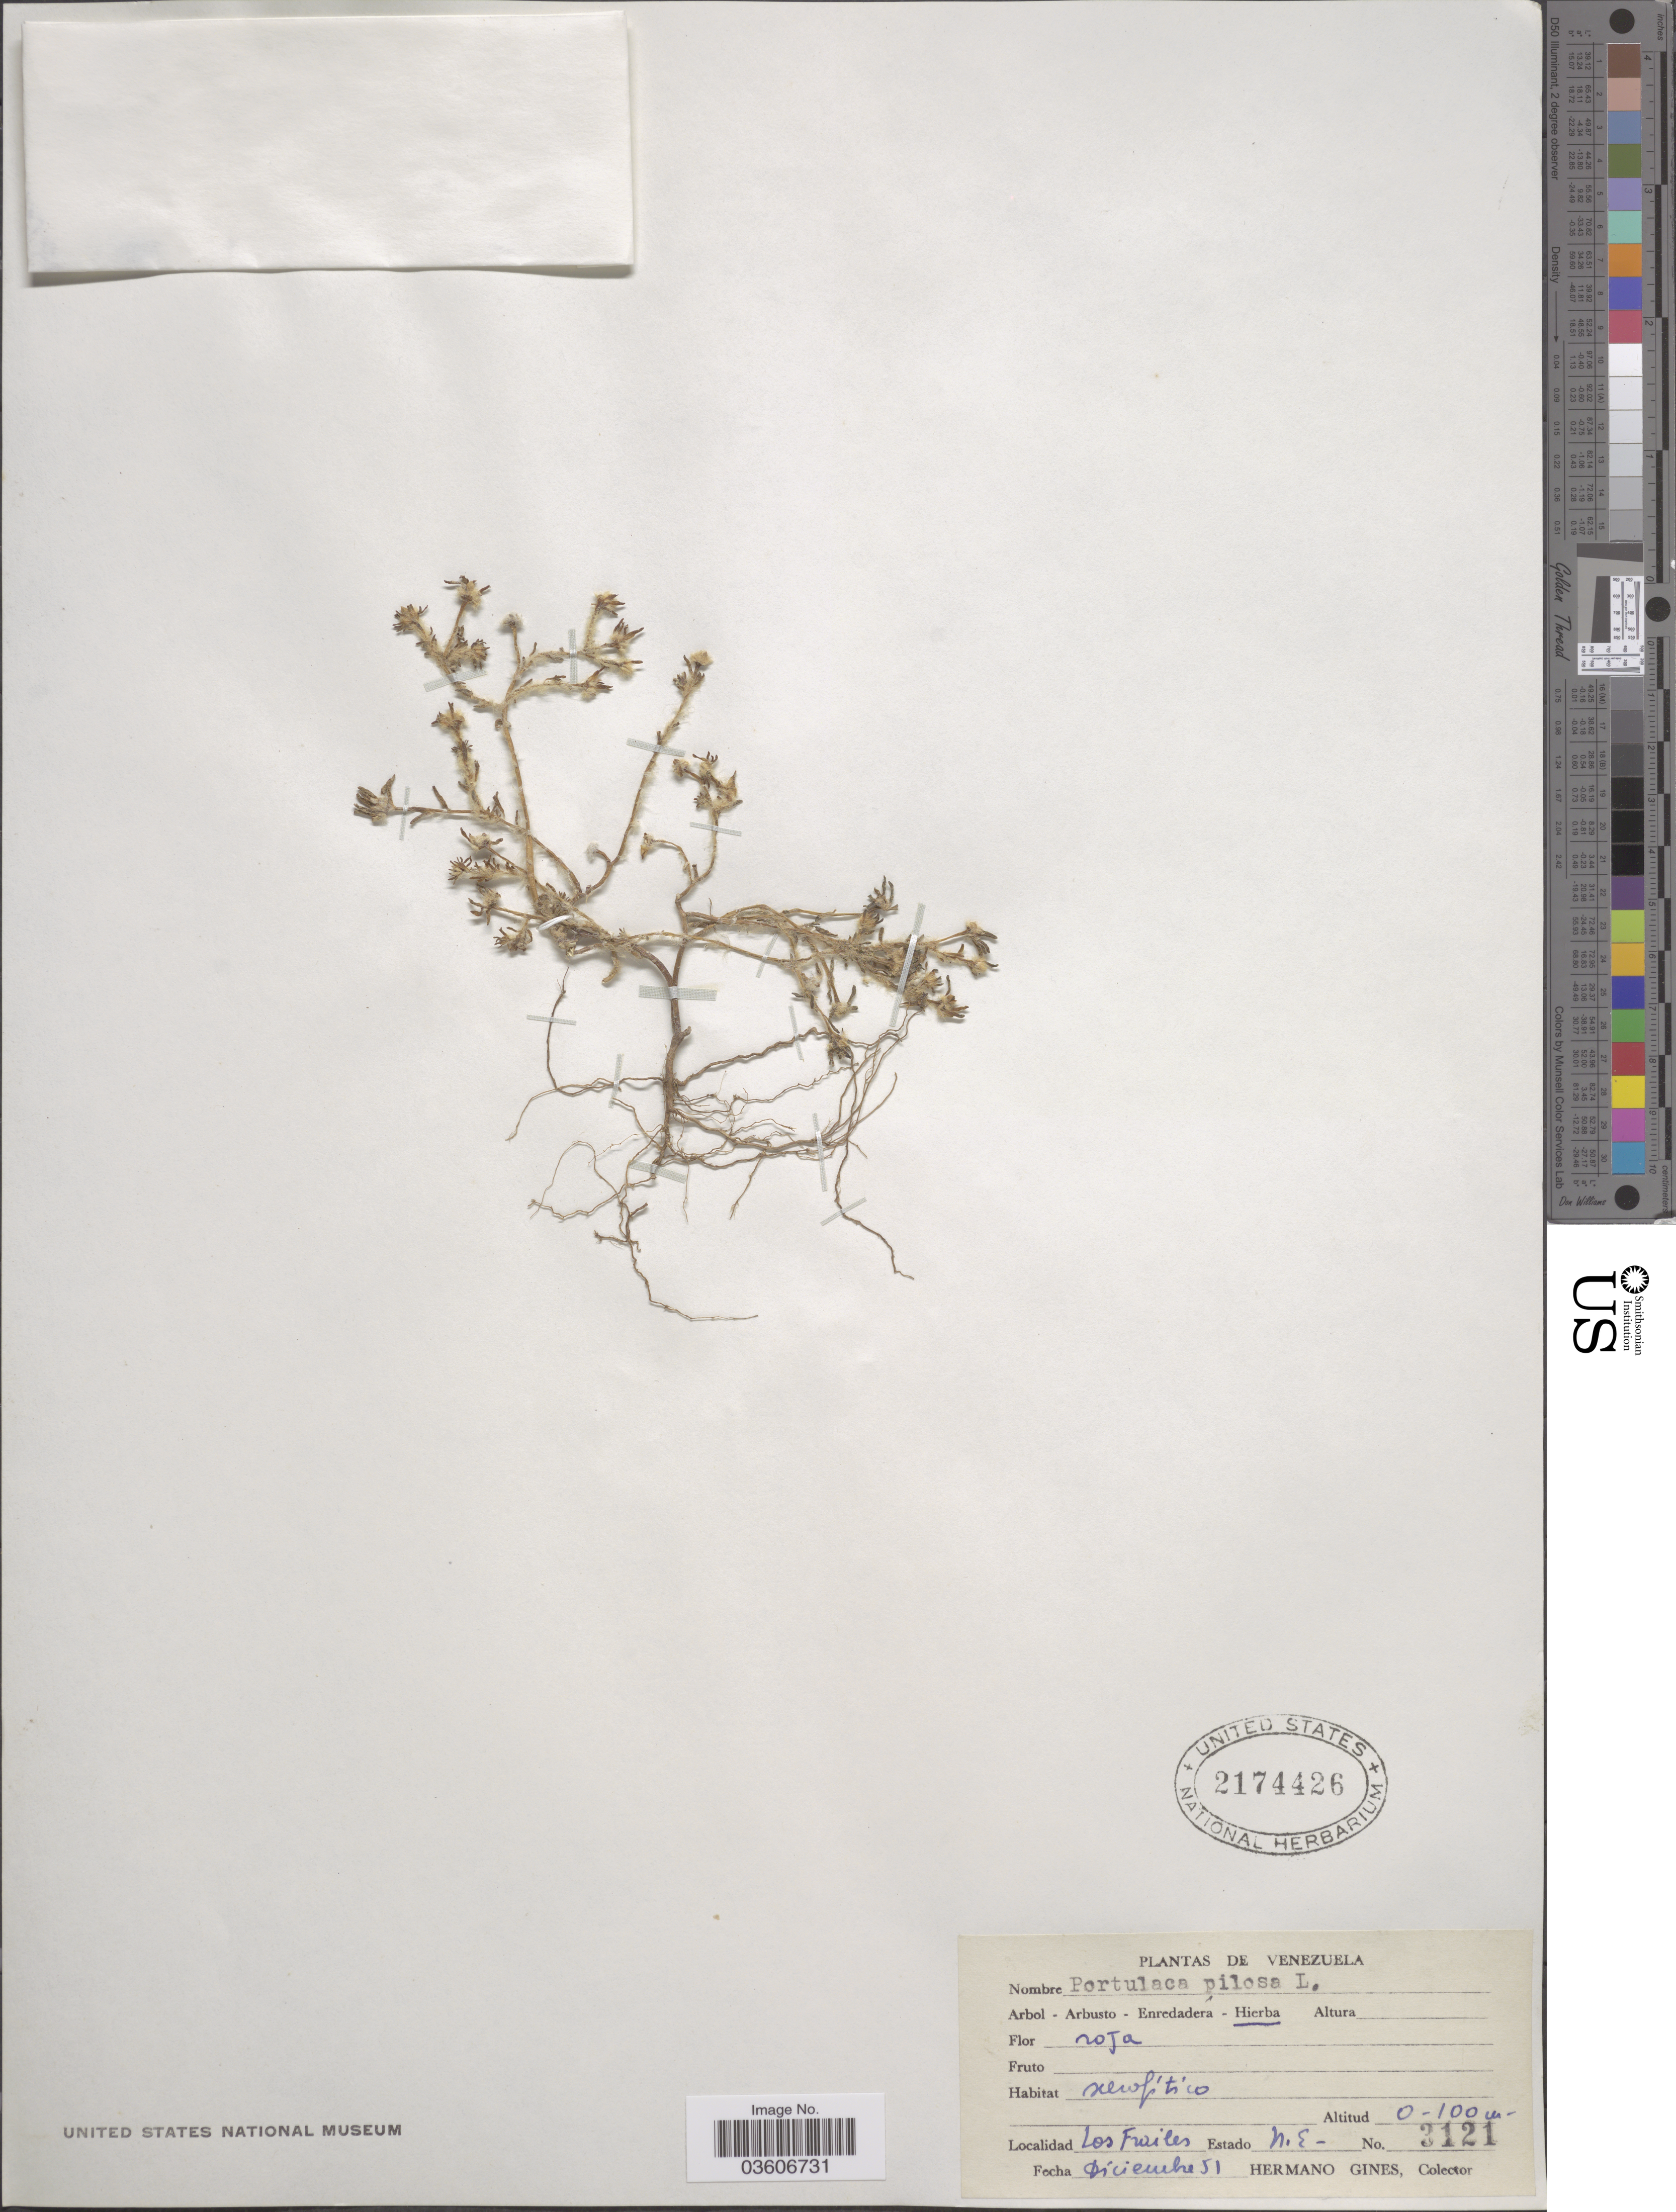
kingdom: Plantae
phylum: Tracheophyta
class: Magnoliopsida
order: Caryophyllales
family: Portulacaceae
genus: Portulaca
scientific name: Portulaca pilosa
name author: L.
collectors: Bro. Gines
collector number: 3121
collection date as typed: Transcribed d/m/y: /12/51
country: Venezuela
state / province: Nueva Esparta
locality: Los Frailes.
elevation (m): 0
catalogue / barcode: US 2174426